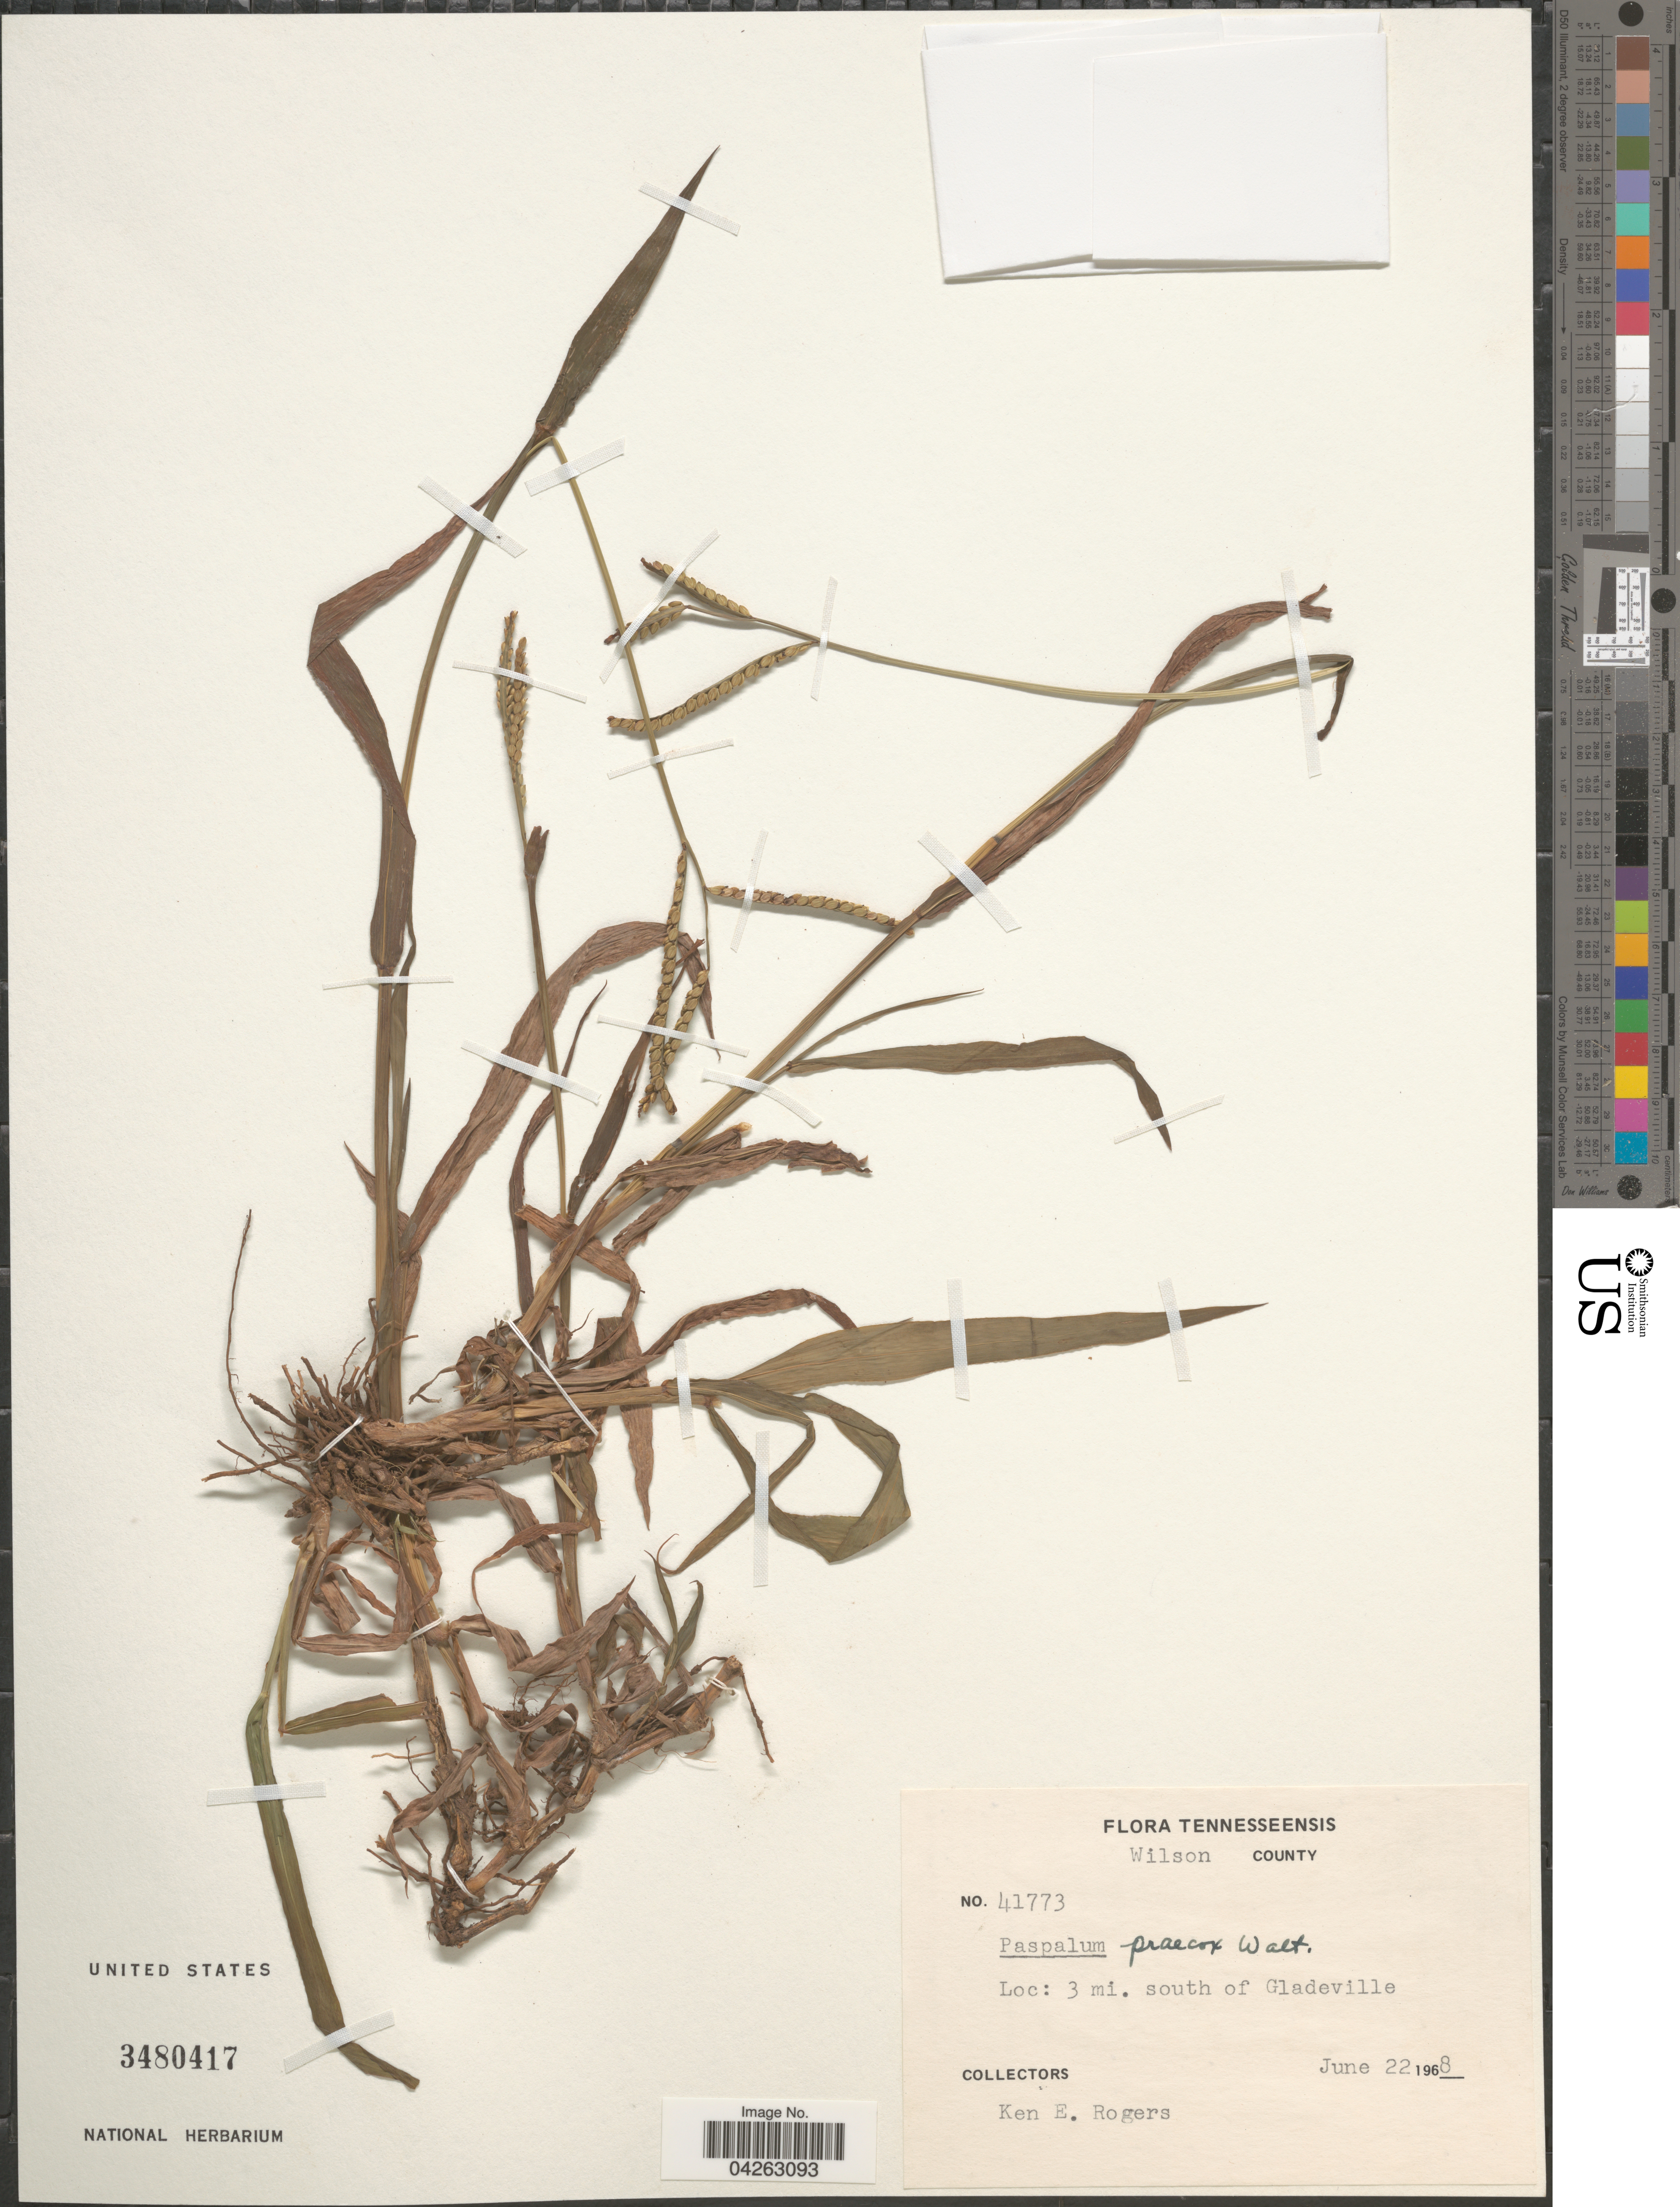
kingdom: Plantae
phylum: Tracheophyta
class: Liliopsida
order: Poales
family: Poaceae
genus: Paspalum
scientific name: Paspalum praecox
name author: Walter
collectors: K. Rogers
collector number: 41773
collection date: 1968-06-22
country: United States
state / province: Tennessee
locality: Wilson County. 3 mi. south of Gladeville.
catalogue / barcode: US 3480417